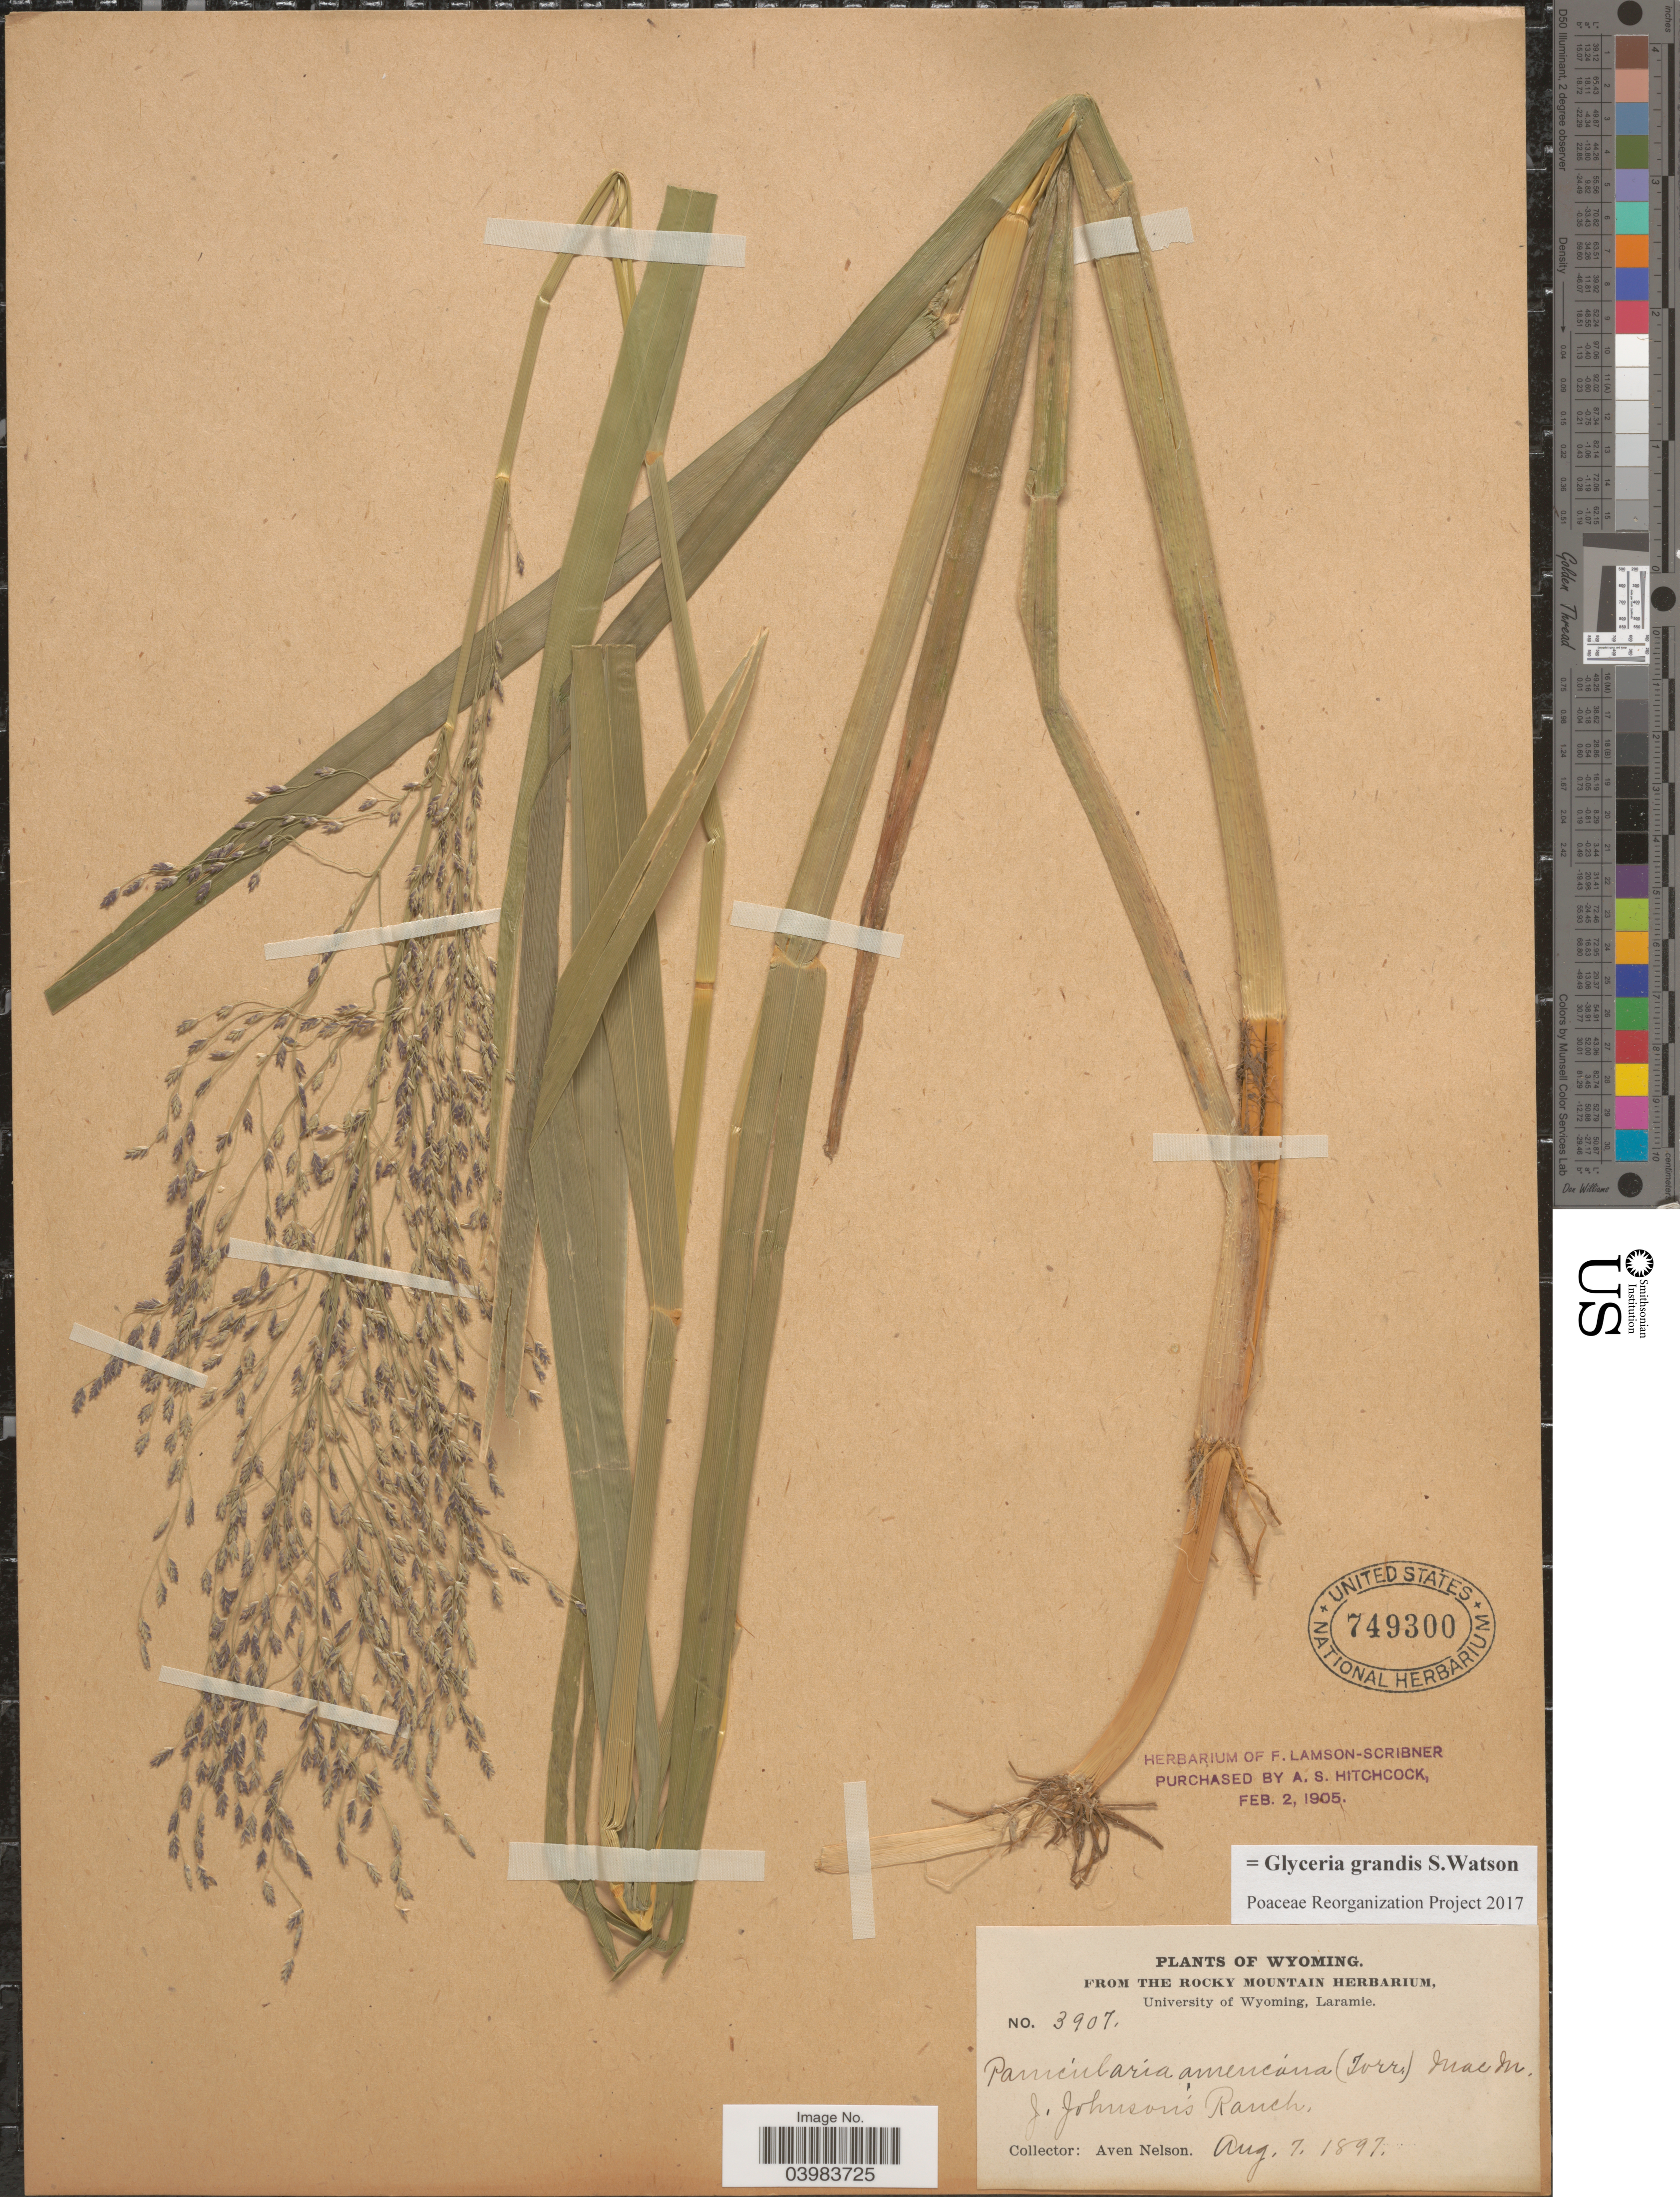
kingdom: Plantae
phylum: Tracheophyta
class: Liliopsida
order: Poales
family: Poaceae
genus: Glyceria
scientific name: Glyceria grandis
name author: S. Watson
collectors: A. Nelson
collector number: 3907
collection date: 1897-08-07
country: United States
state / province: Wyoming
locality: J. Johnson's Ranch.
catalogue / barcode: US 749300